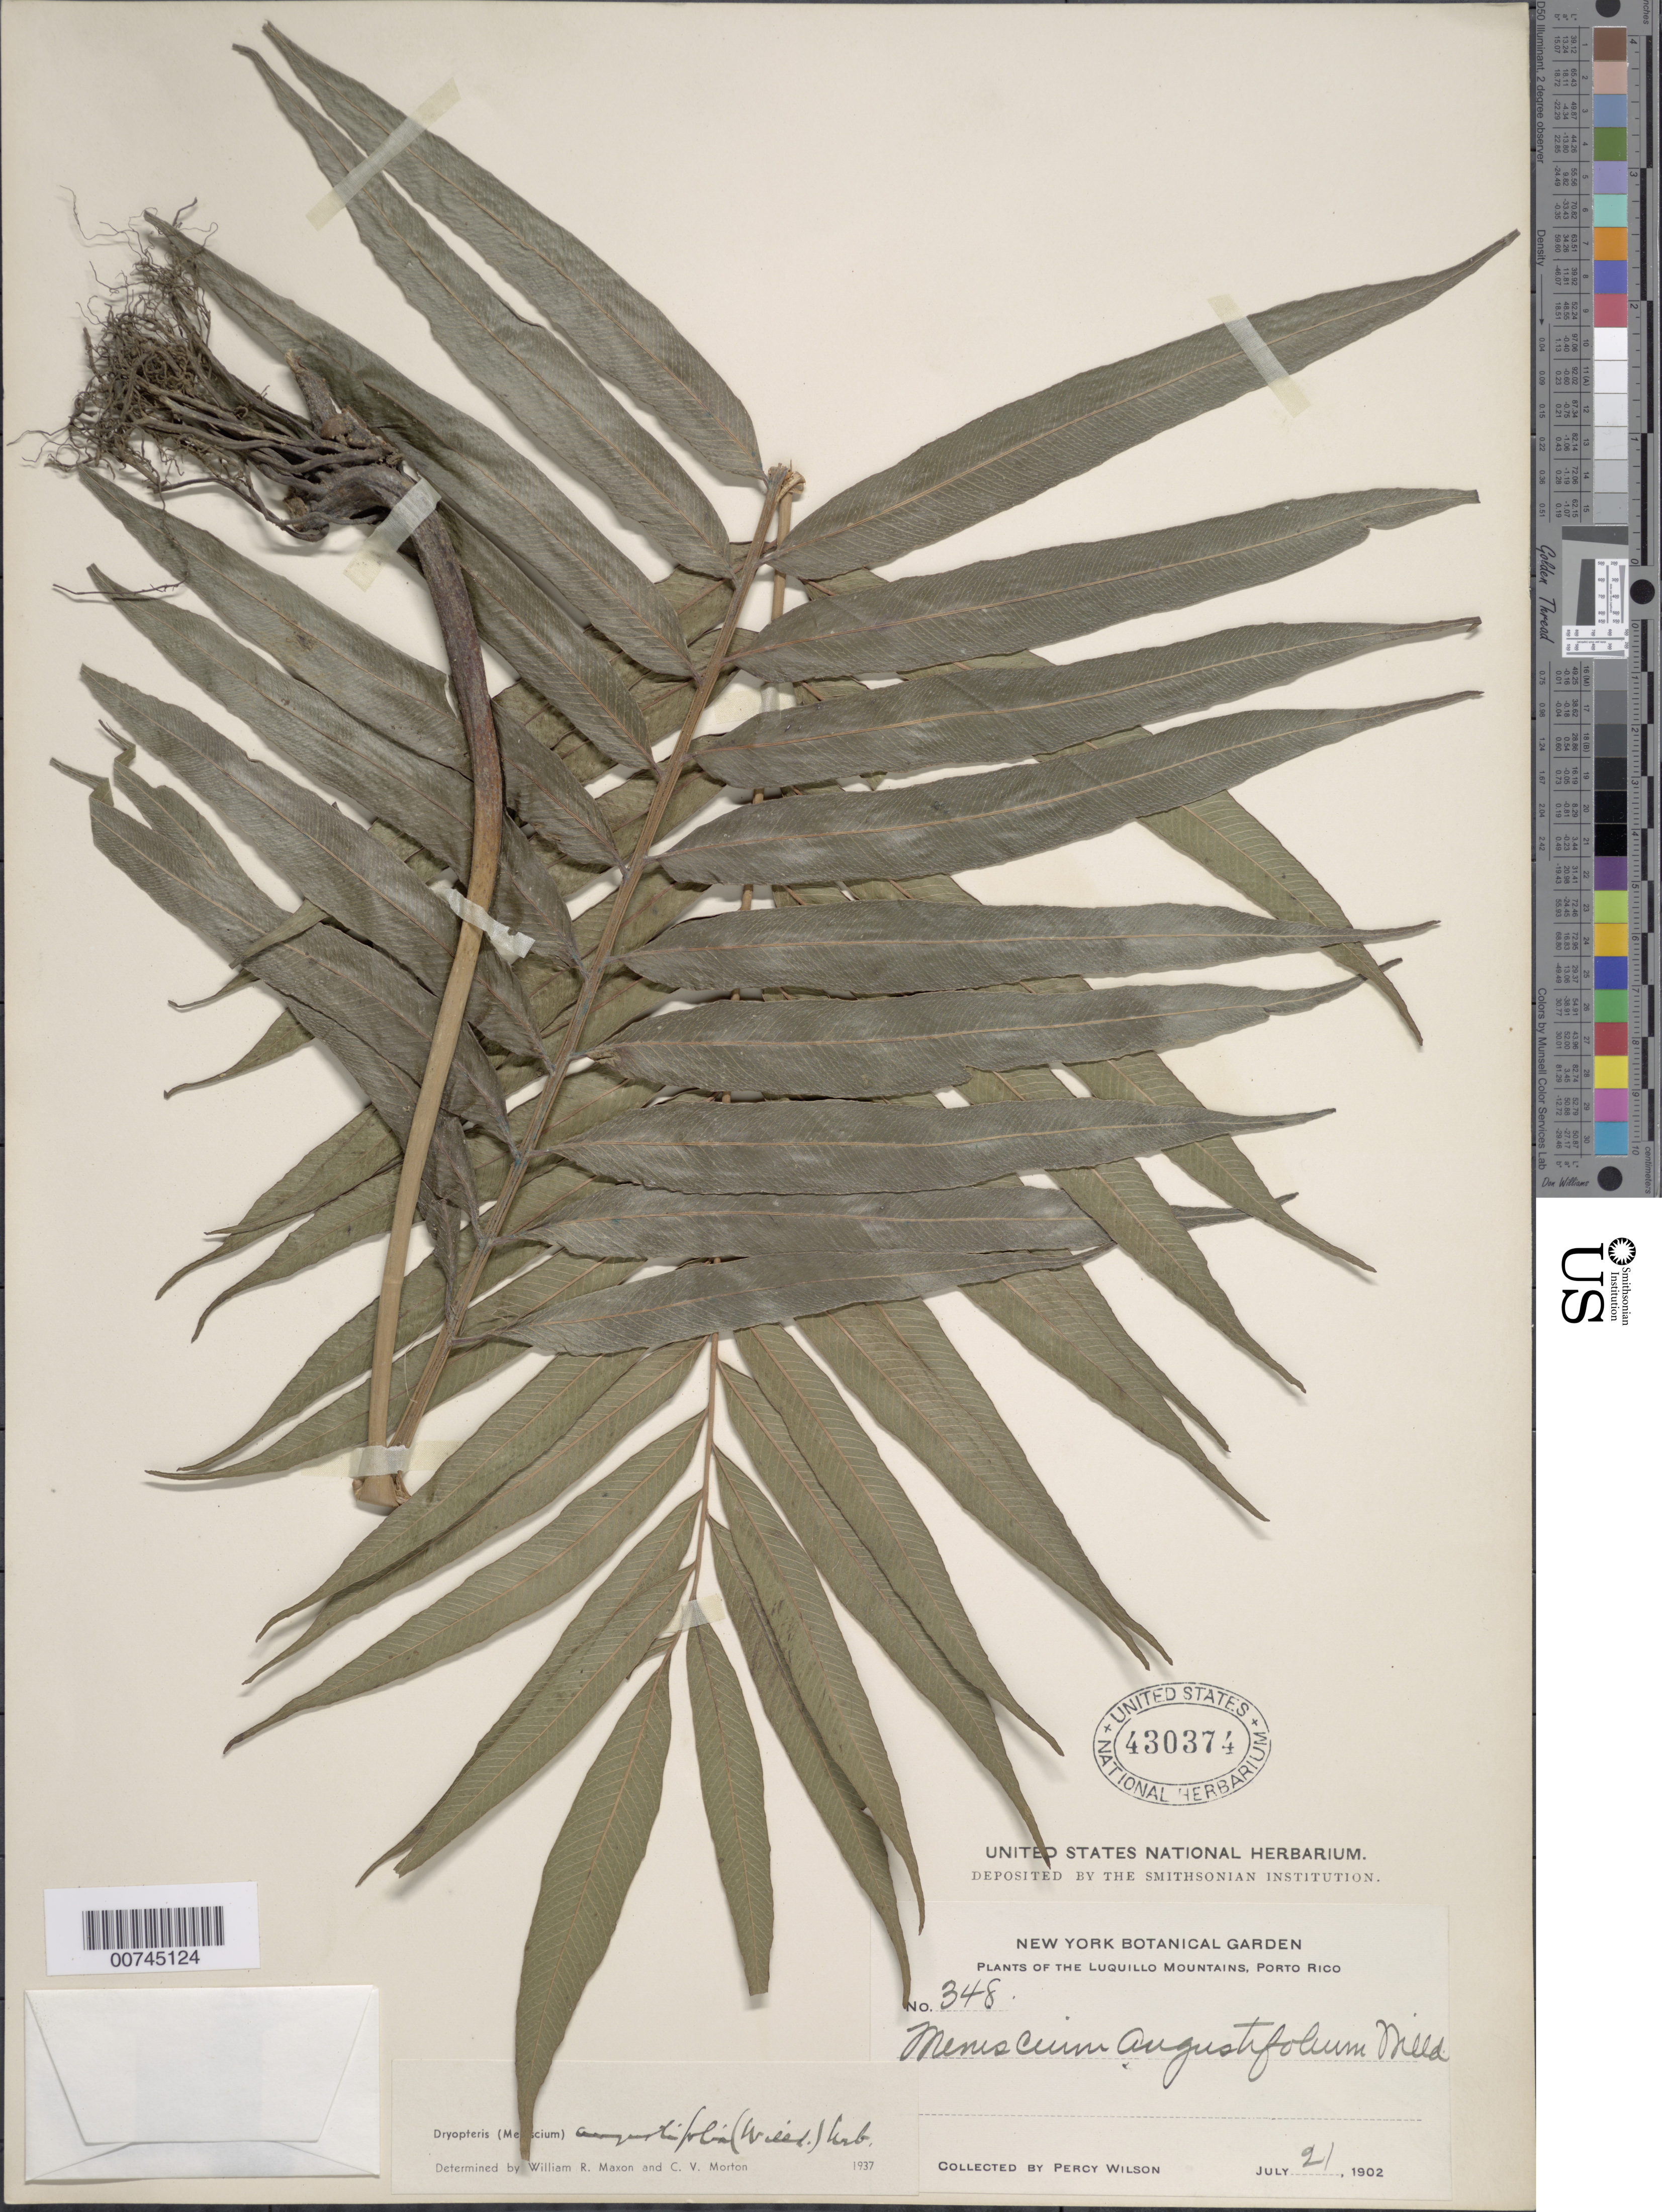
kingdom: Plantae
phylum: Tracheophyta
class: Polypodiopsida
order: Polypodiales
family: Thelypteridaceae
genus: Meniscium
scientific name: Meniscium angustifolium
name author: Willd.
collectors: P. Wilson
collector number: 348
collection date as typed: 21 Jul 1902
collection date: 1902-07-21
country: Puerto Rico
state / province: Luquillo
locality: Luquillo Mountains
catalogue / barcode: US 430374